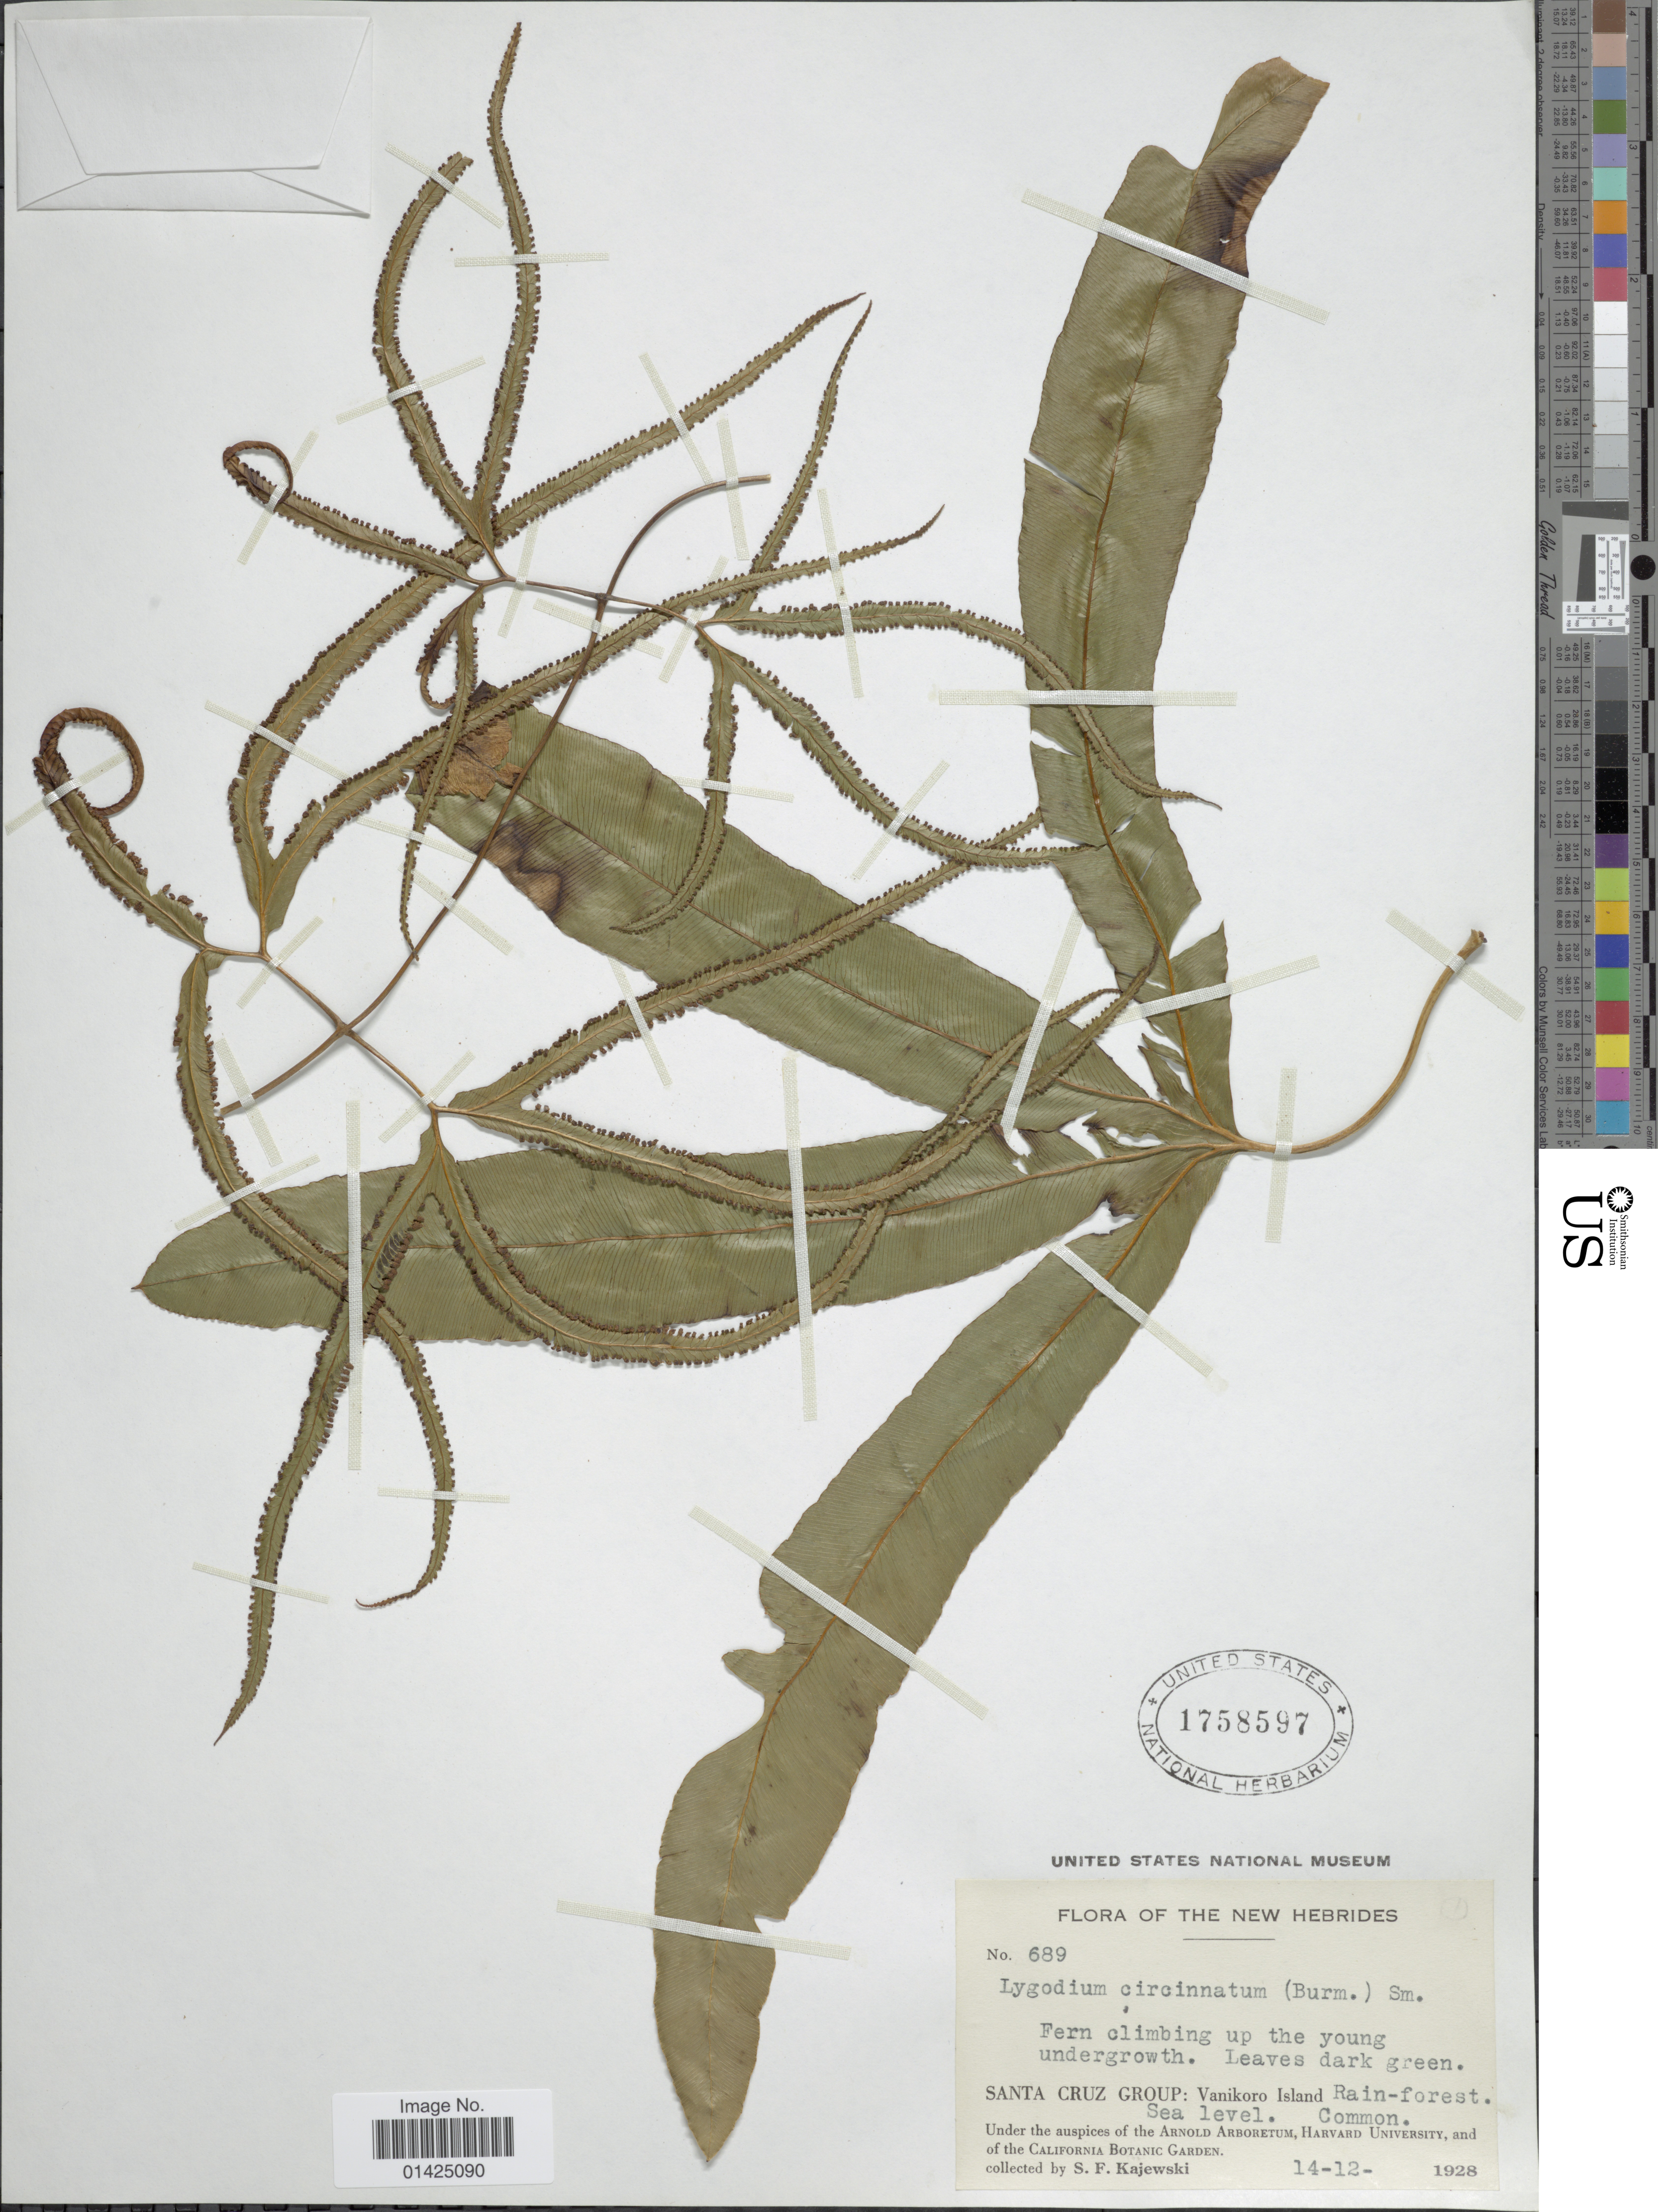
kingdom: Plantae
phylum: Tracheophyta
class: Polypodiopsida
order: Schizaeales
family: Lygodiaceae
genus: Lygodium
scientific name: Lygodium circinnatum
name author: (Burm. f.) Sw.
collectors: S. Kajewski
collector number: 689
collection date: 1928-12-14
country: Solomon Islands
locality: Santa Cruz Group: Vanikoro Island; Vanuatu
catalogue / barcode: US 1758597